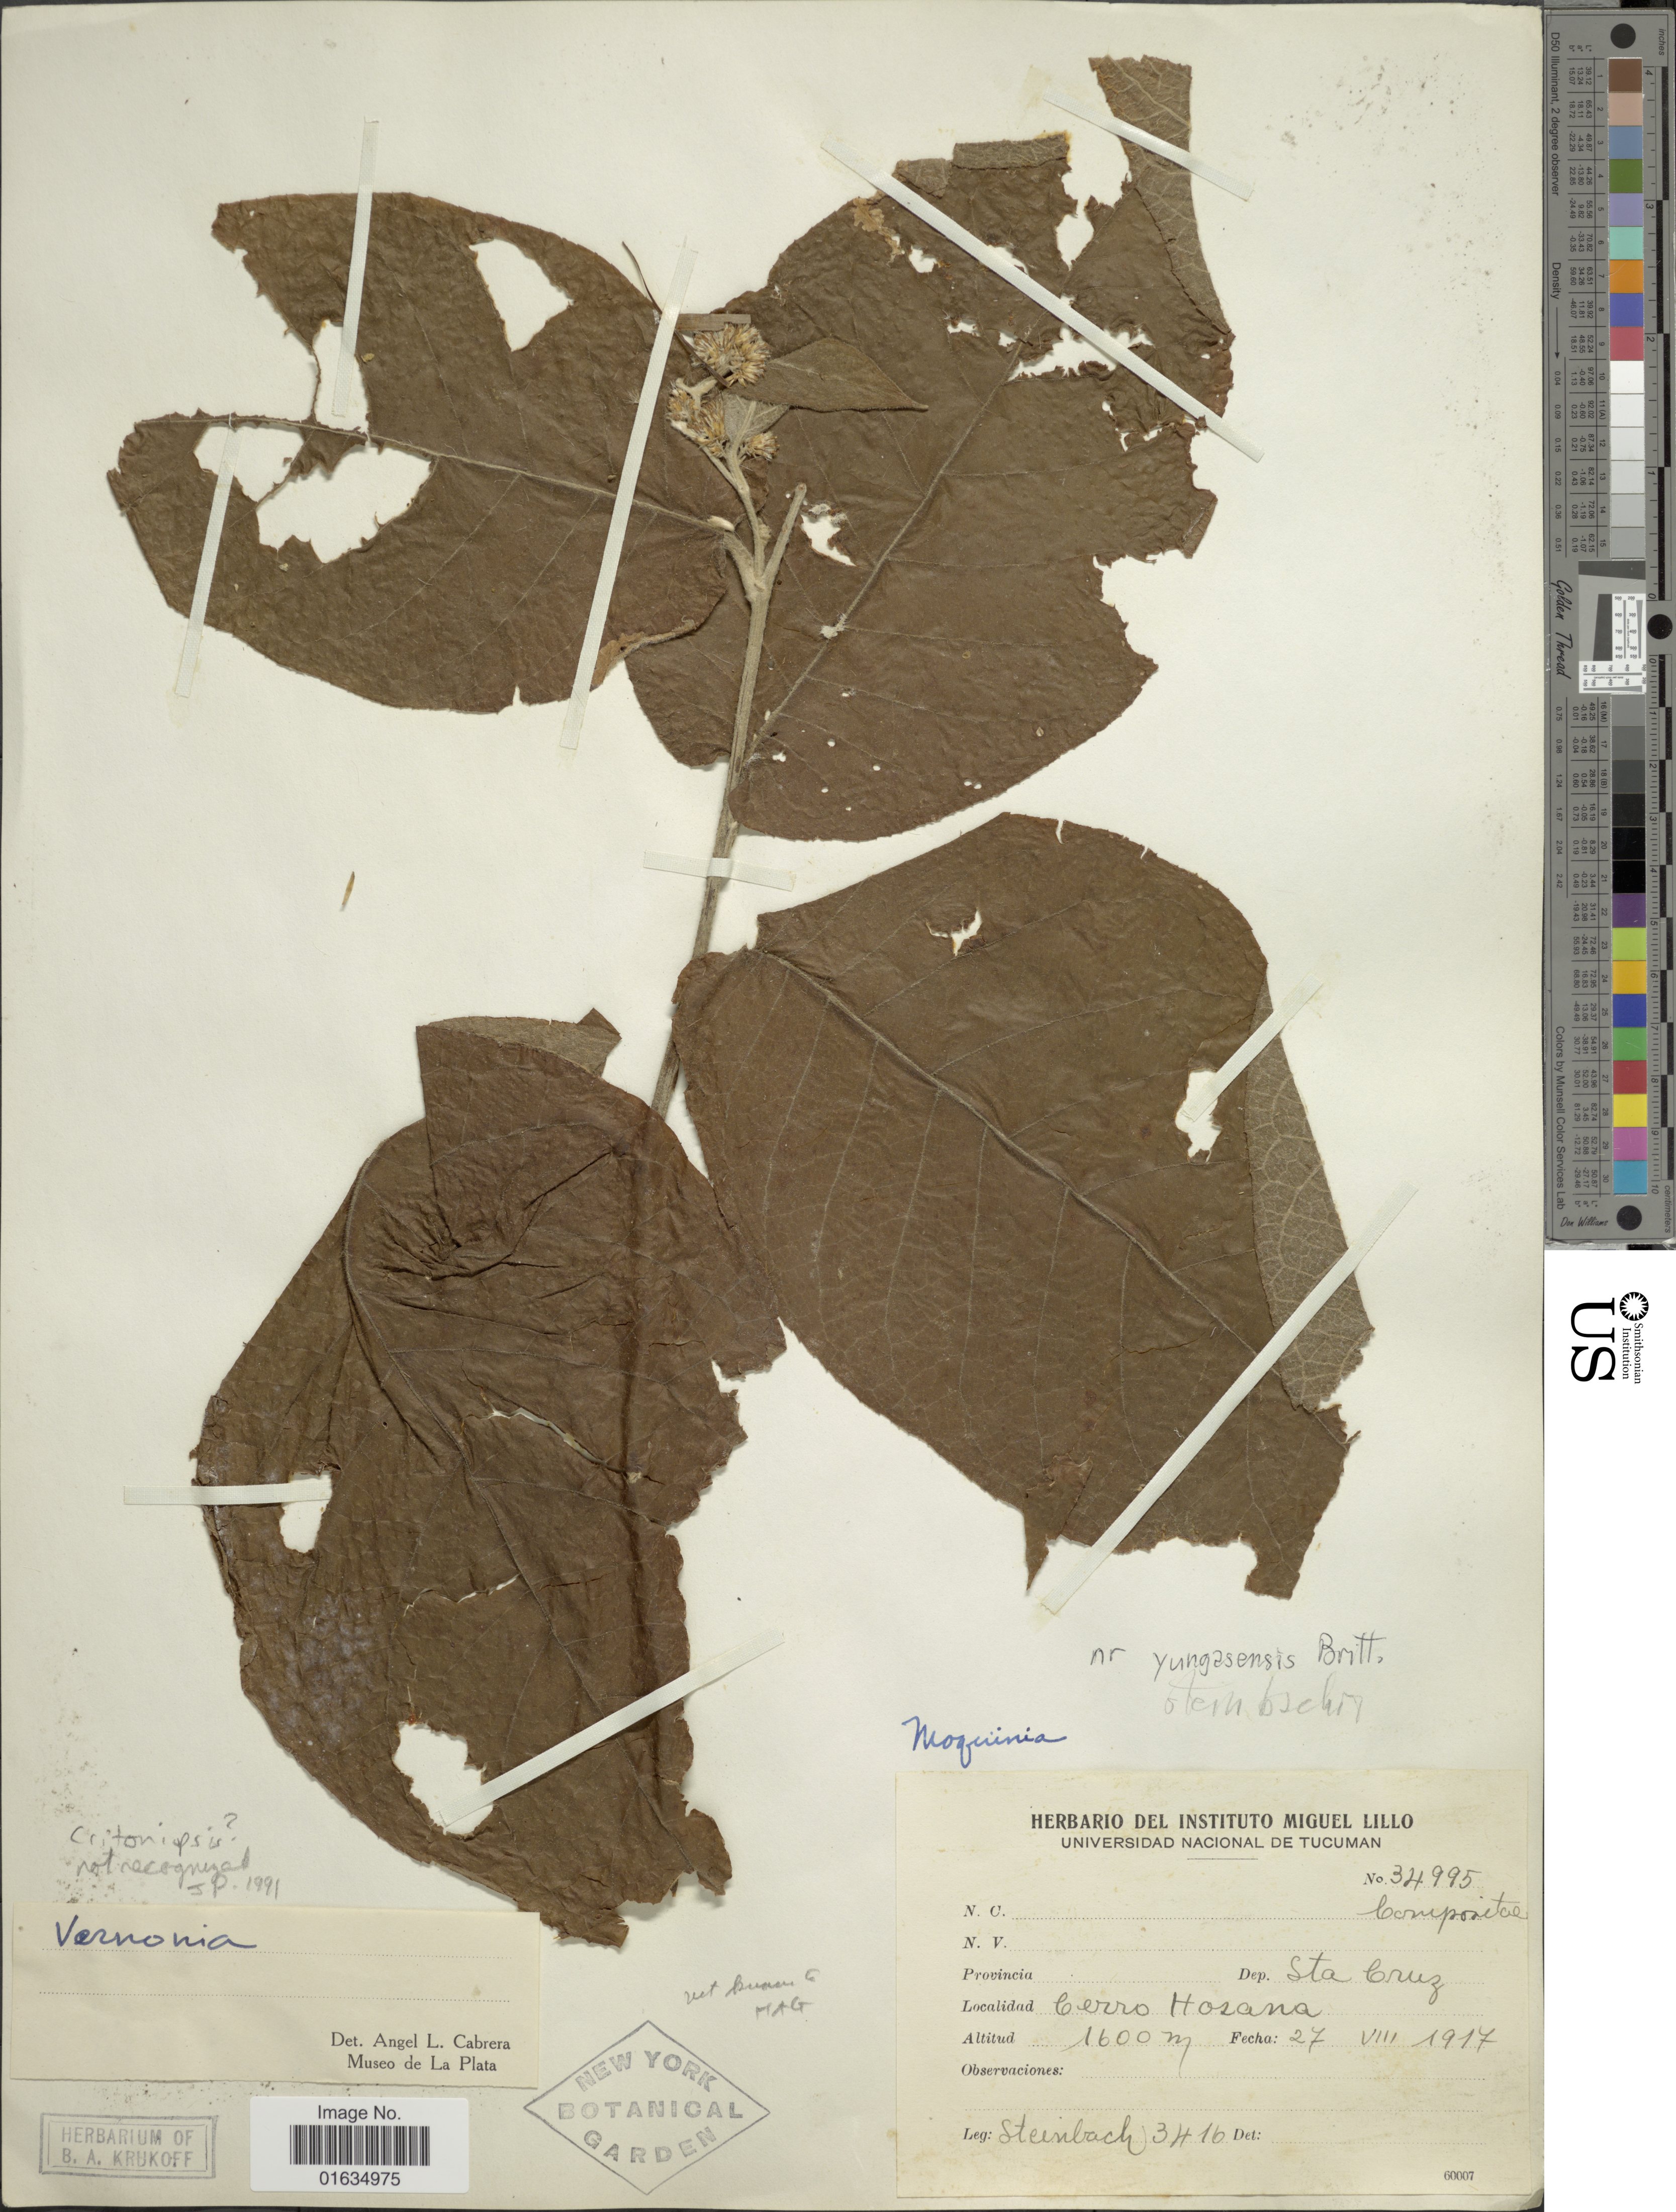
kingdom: Plantae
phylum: Tracheophyta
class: Magnoliopsida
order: Asterales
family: Asteraceae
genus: Critoniopsis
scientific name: Critoniopsis steinbachii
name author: H. Rob.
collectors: Steinbach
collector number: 3416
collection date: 1917-08-27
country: Bolivia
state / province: Santa Cruz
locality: Dep. Sta Cruz, Cerro Hosana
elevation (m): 1600